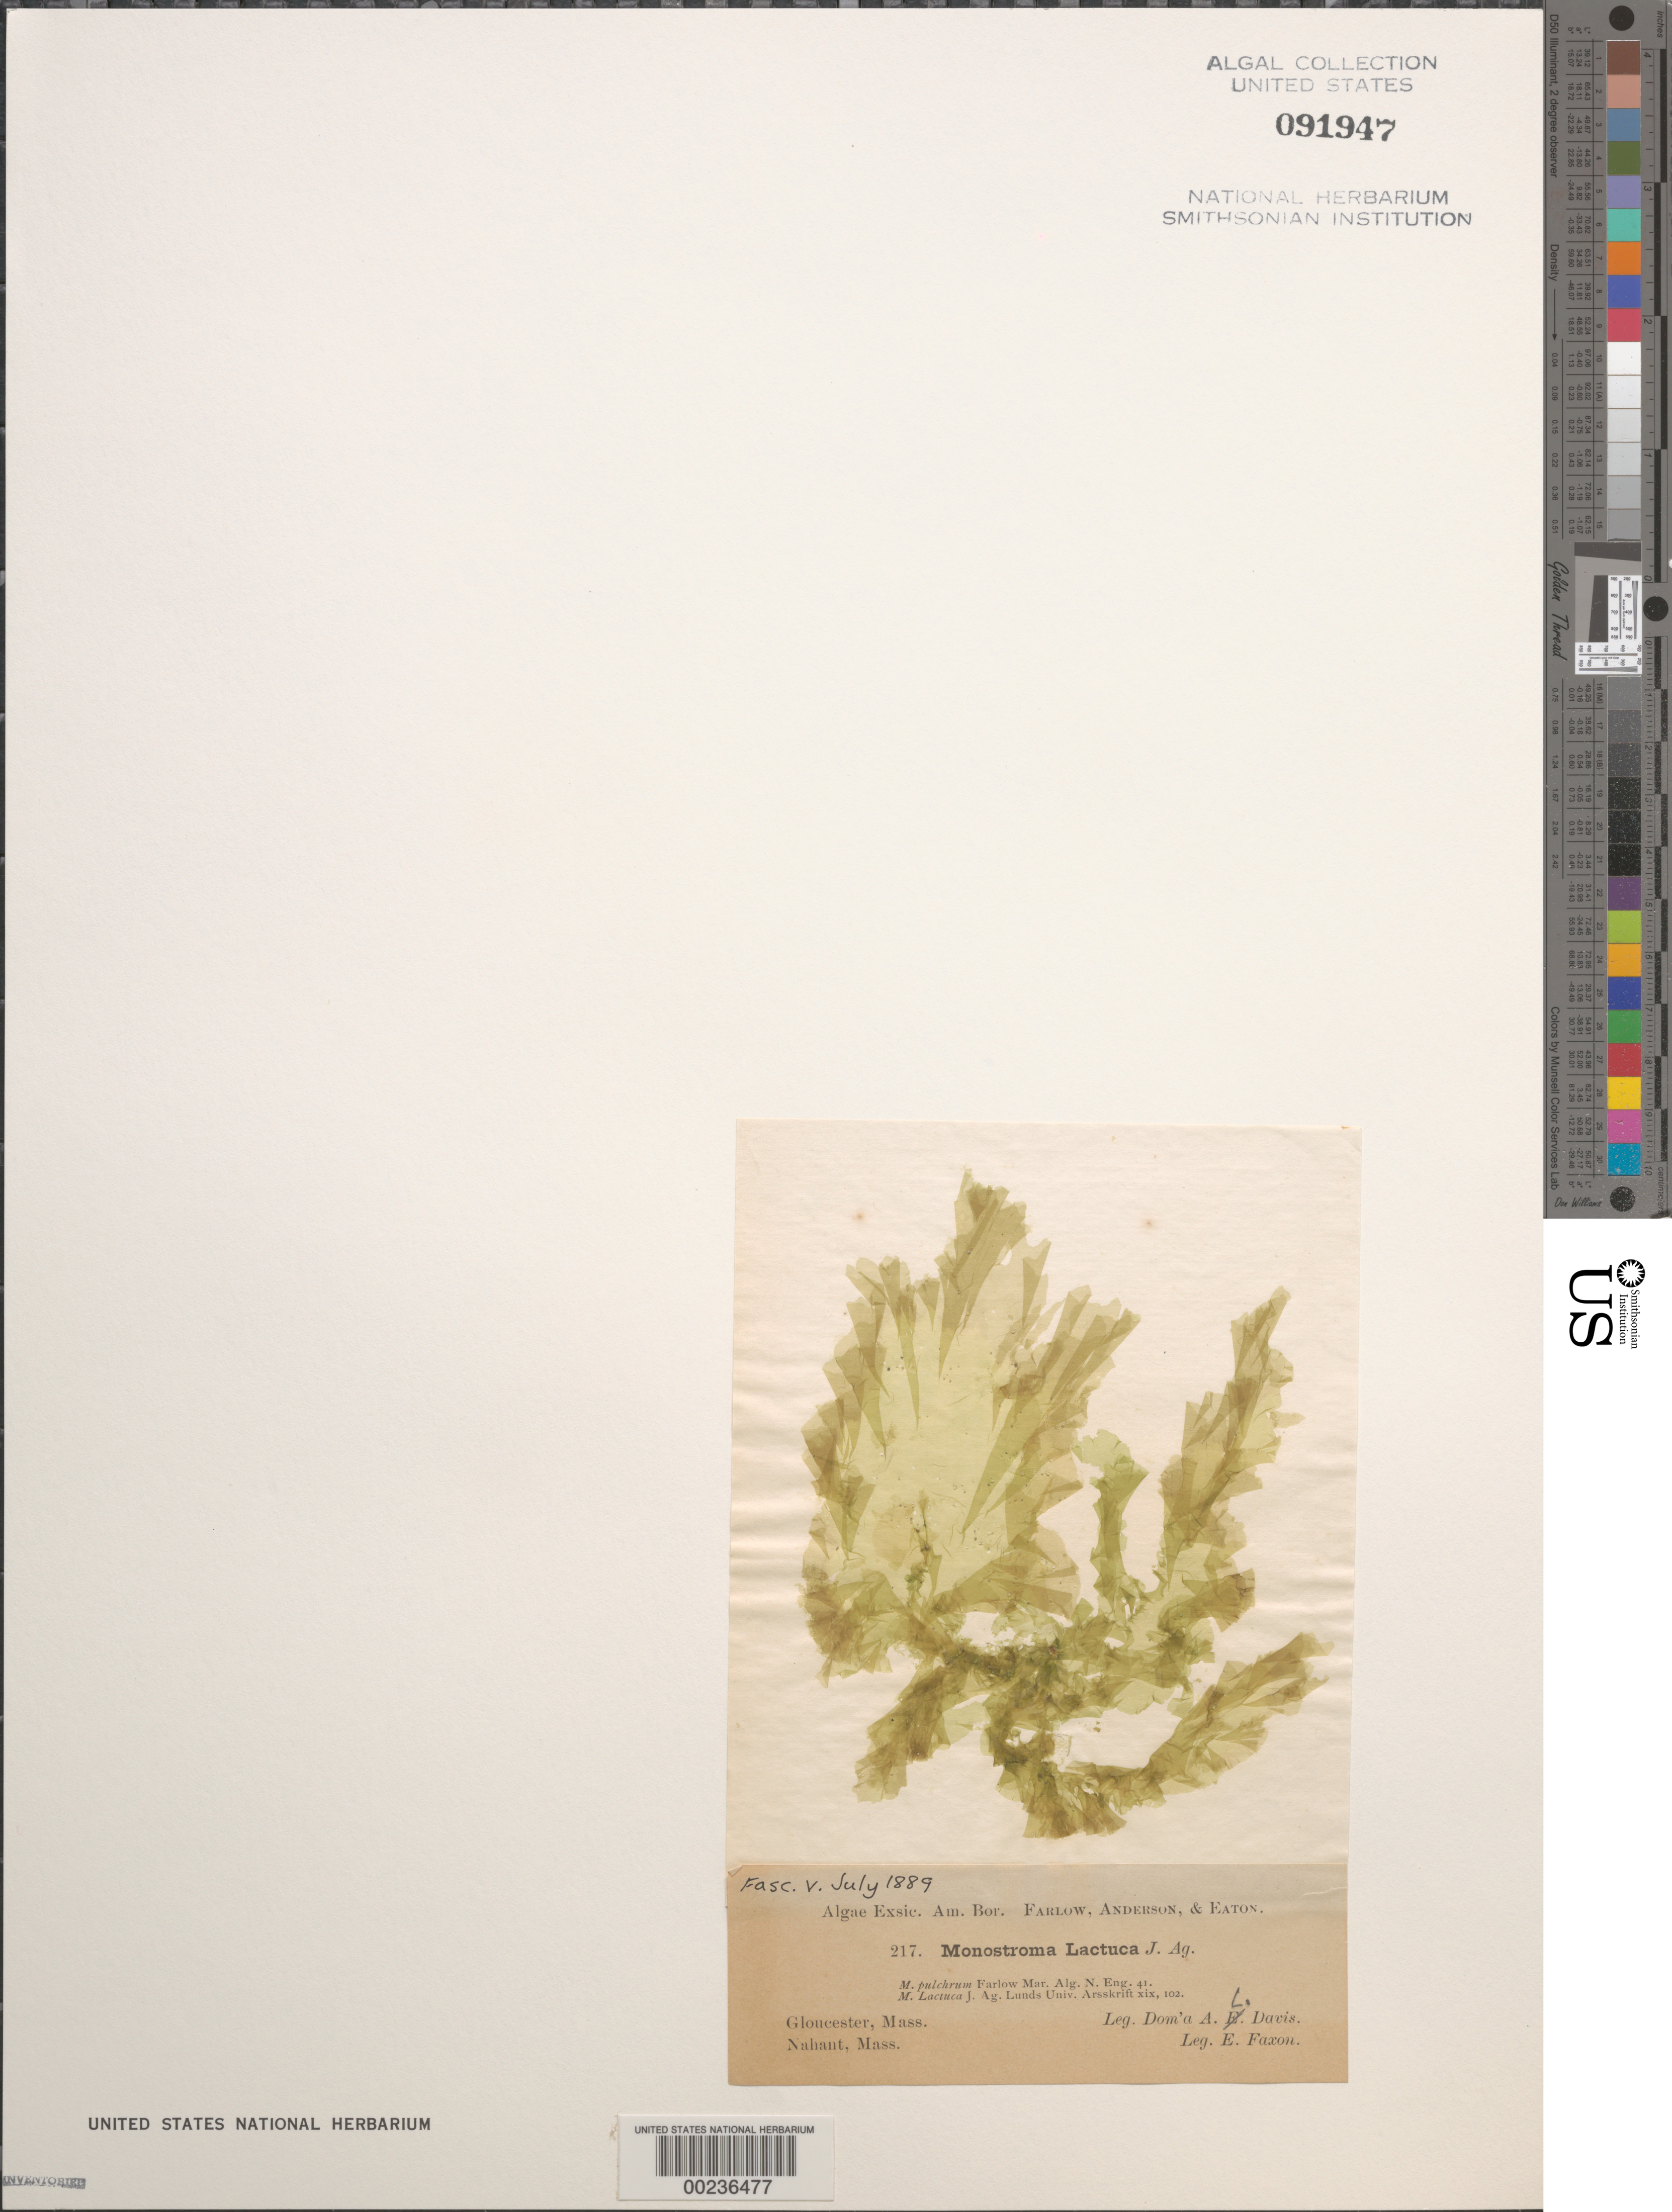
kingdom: Plantae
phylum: Chlorophyta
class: Ulvophyceae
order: Ulvales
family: Ulvaceae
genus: Ulva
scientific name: Ulva lactuca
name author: L.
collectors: A. Davis & E. Faxon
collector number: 217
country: United States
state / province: Massachusetts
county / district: Essex County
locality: Gloucester and Nahant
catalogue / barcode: US 91947